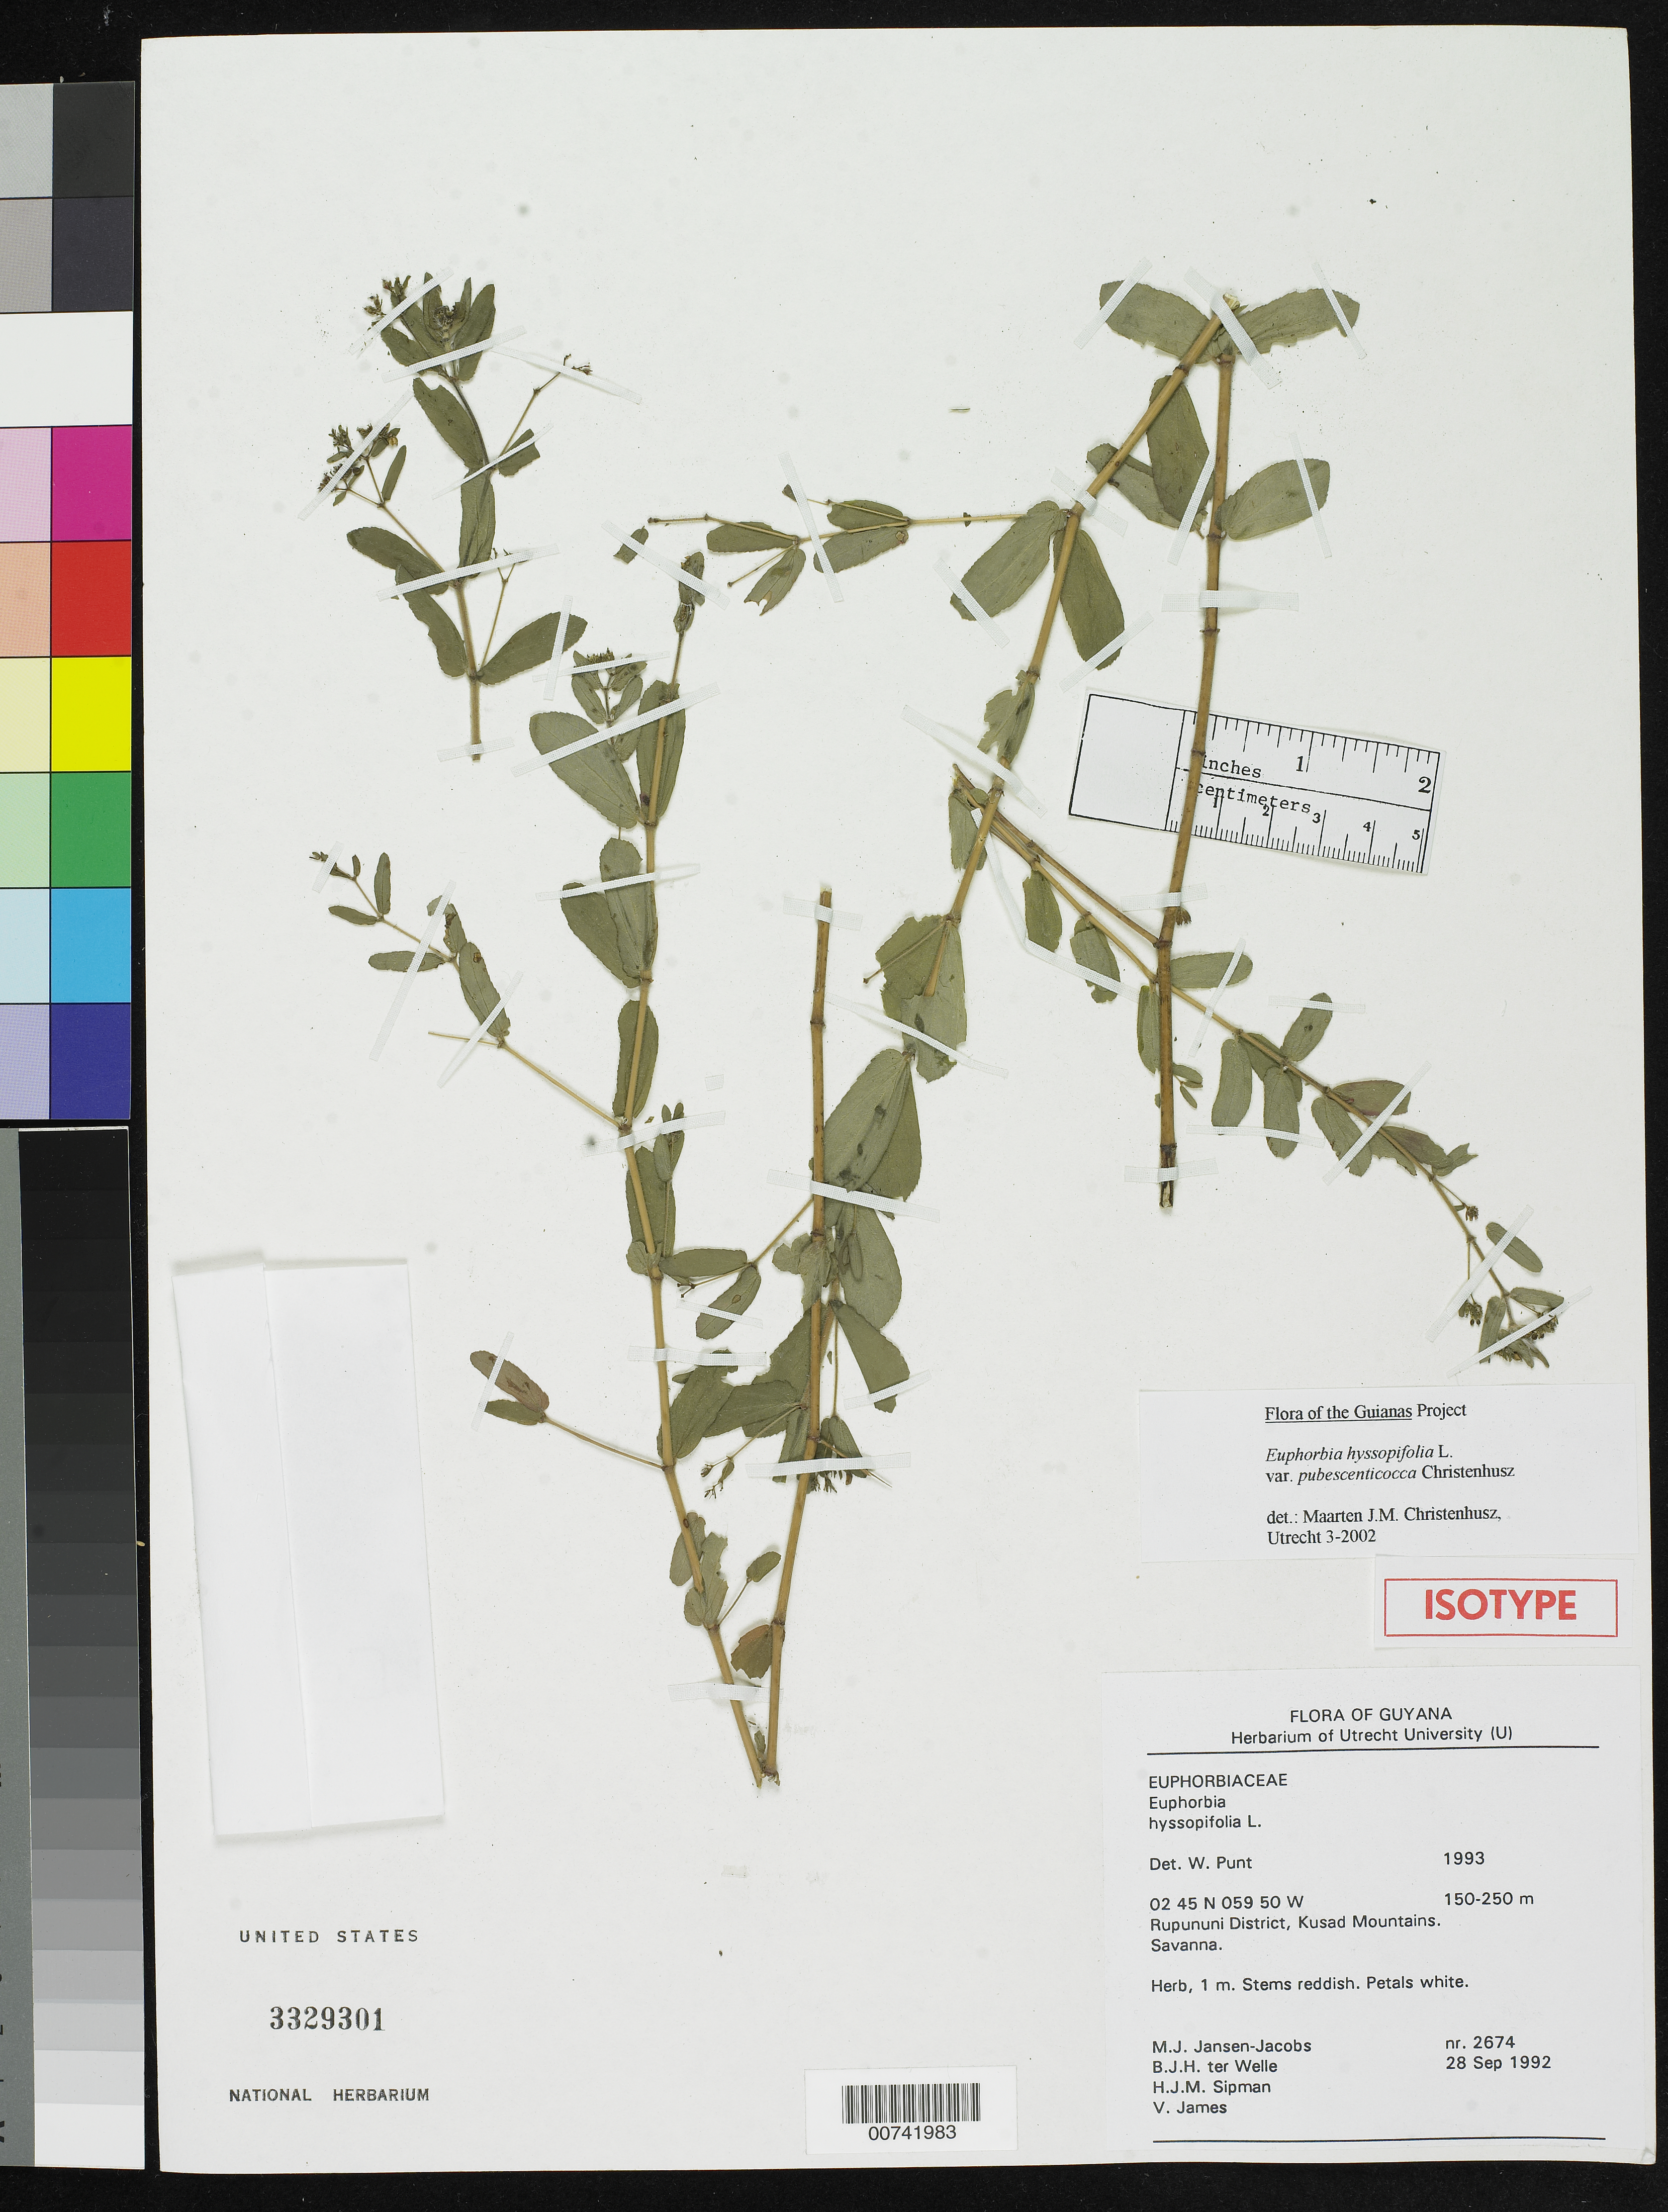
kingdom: Plantae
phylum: Tracheophyta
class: Magnoliopsida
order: Malpighiales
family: Euphorbiaceae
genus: Euphorbia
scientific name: Euphorbia hyssopifolia var. pubescenticocca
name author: Christenh.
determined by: Christenhusz, M. J. M.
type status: Isotype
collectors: M. J. Jansen-Jacobs, B. Welle, H. J. M. Sipman & V. James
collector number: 2674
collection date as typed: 28 Sep 1992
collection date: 1992-09-28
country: Guyana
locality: Rupununi District, Kusad Mountains.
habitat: Savanna.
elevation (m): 150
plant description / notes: Holotype at U.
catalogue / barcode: US 3329301